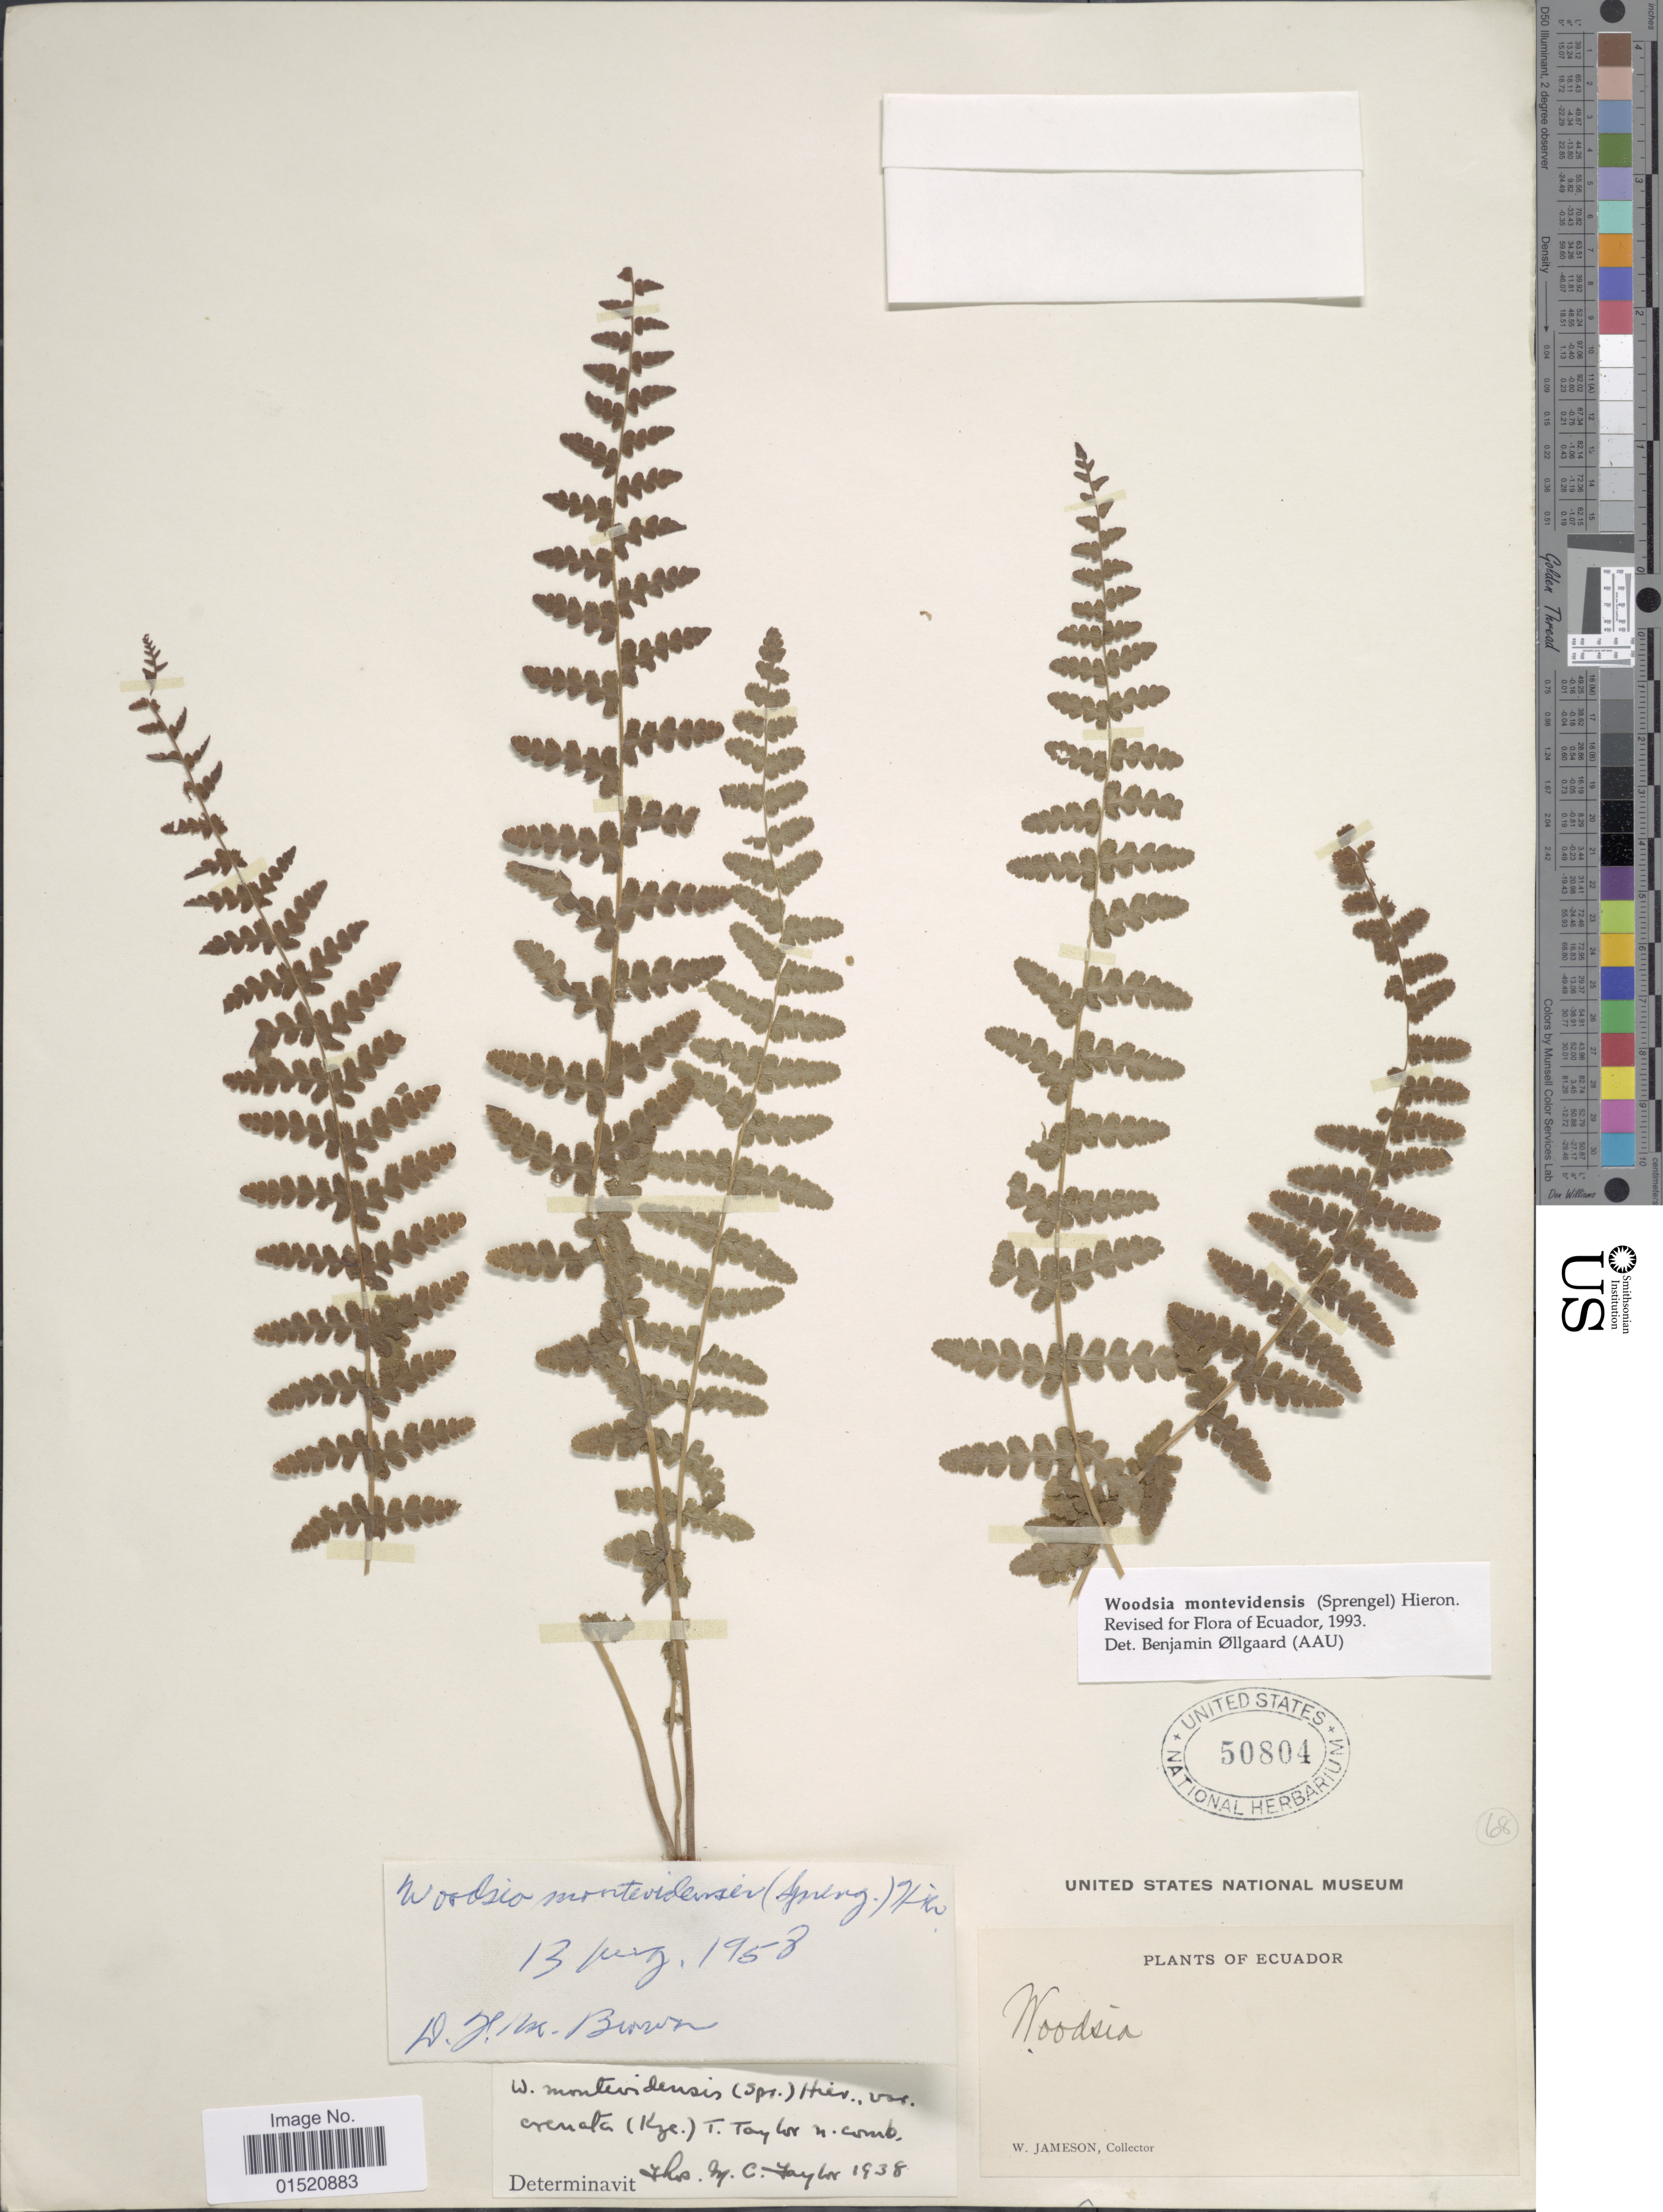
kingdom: Plantae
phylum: Tracheophyta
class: Polypodiopsida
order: Polypodiales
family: Woodsiaceae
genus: Woodsia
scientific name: Woodsia montevidensis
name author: (Spreng.) Hieron.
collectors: W. Jameson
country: Ecuador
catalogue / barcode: US 50804